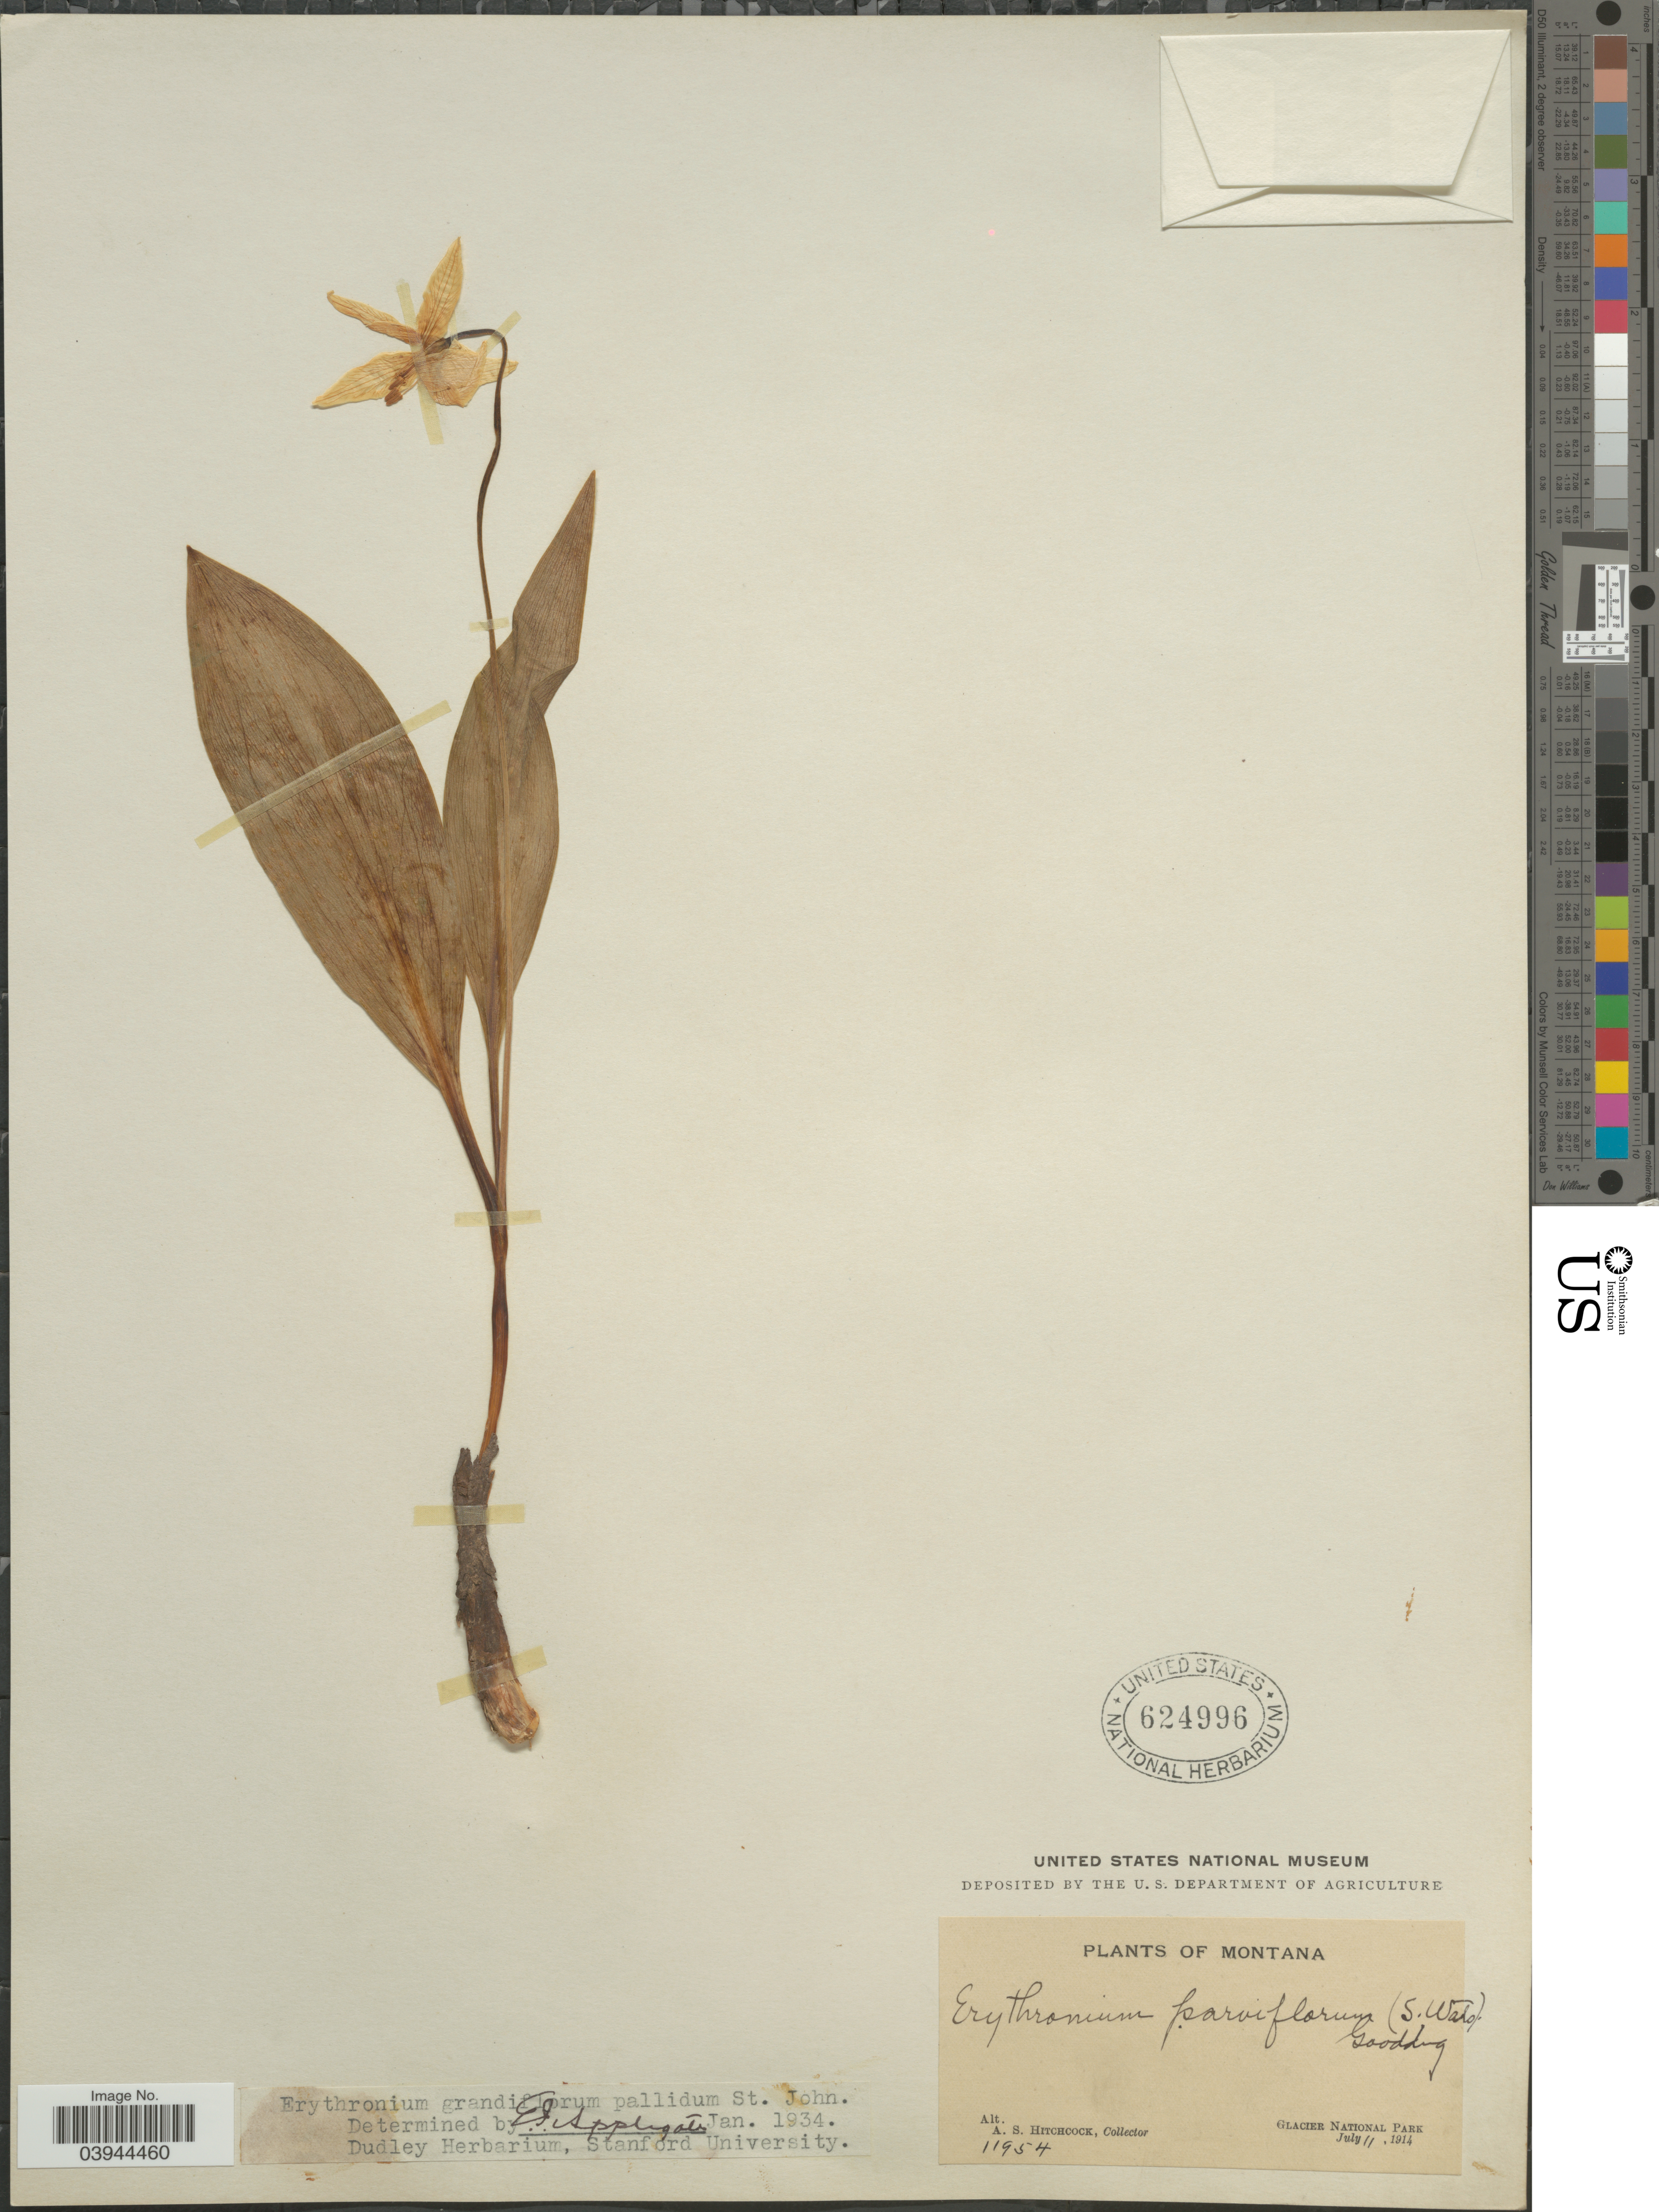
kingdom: Plantae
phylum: Tracheophyta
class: Liliopsida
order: Liliales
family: Liliaceae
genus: Erythronium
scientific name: Erythronium grandiflorum var. pallidum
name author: H. St. John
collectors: A. S. Hitchcock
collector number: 11954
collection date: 1914-07-11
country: United States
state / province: Montana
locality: Glacier National Park.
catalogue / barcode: US 624996